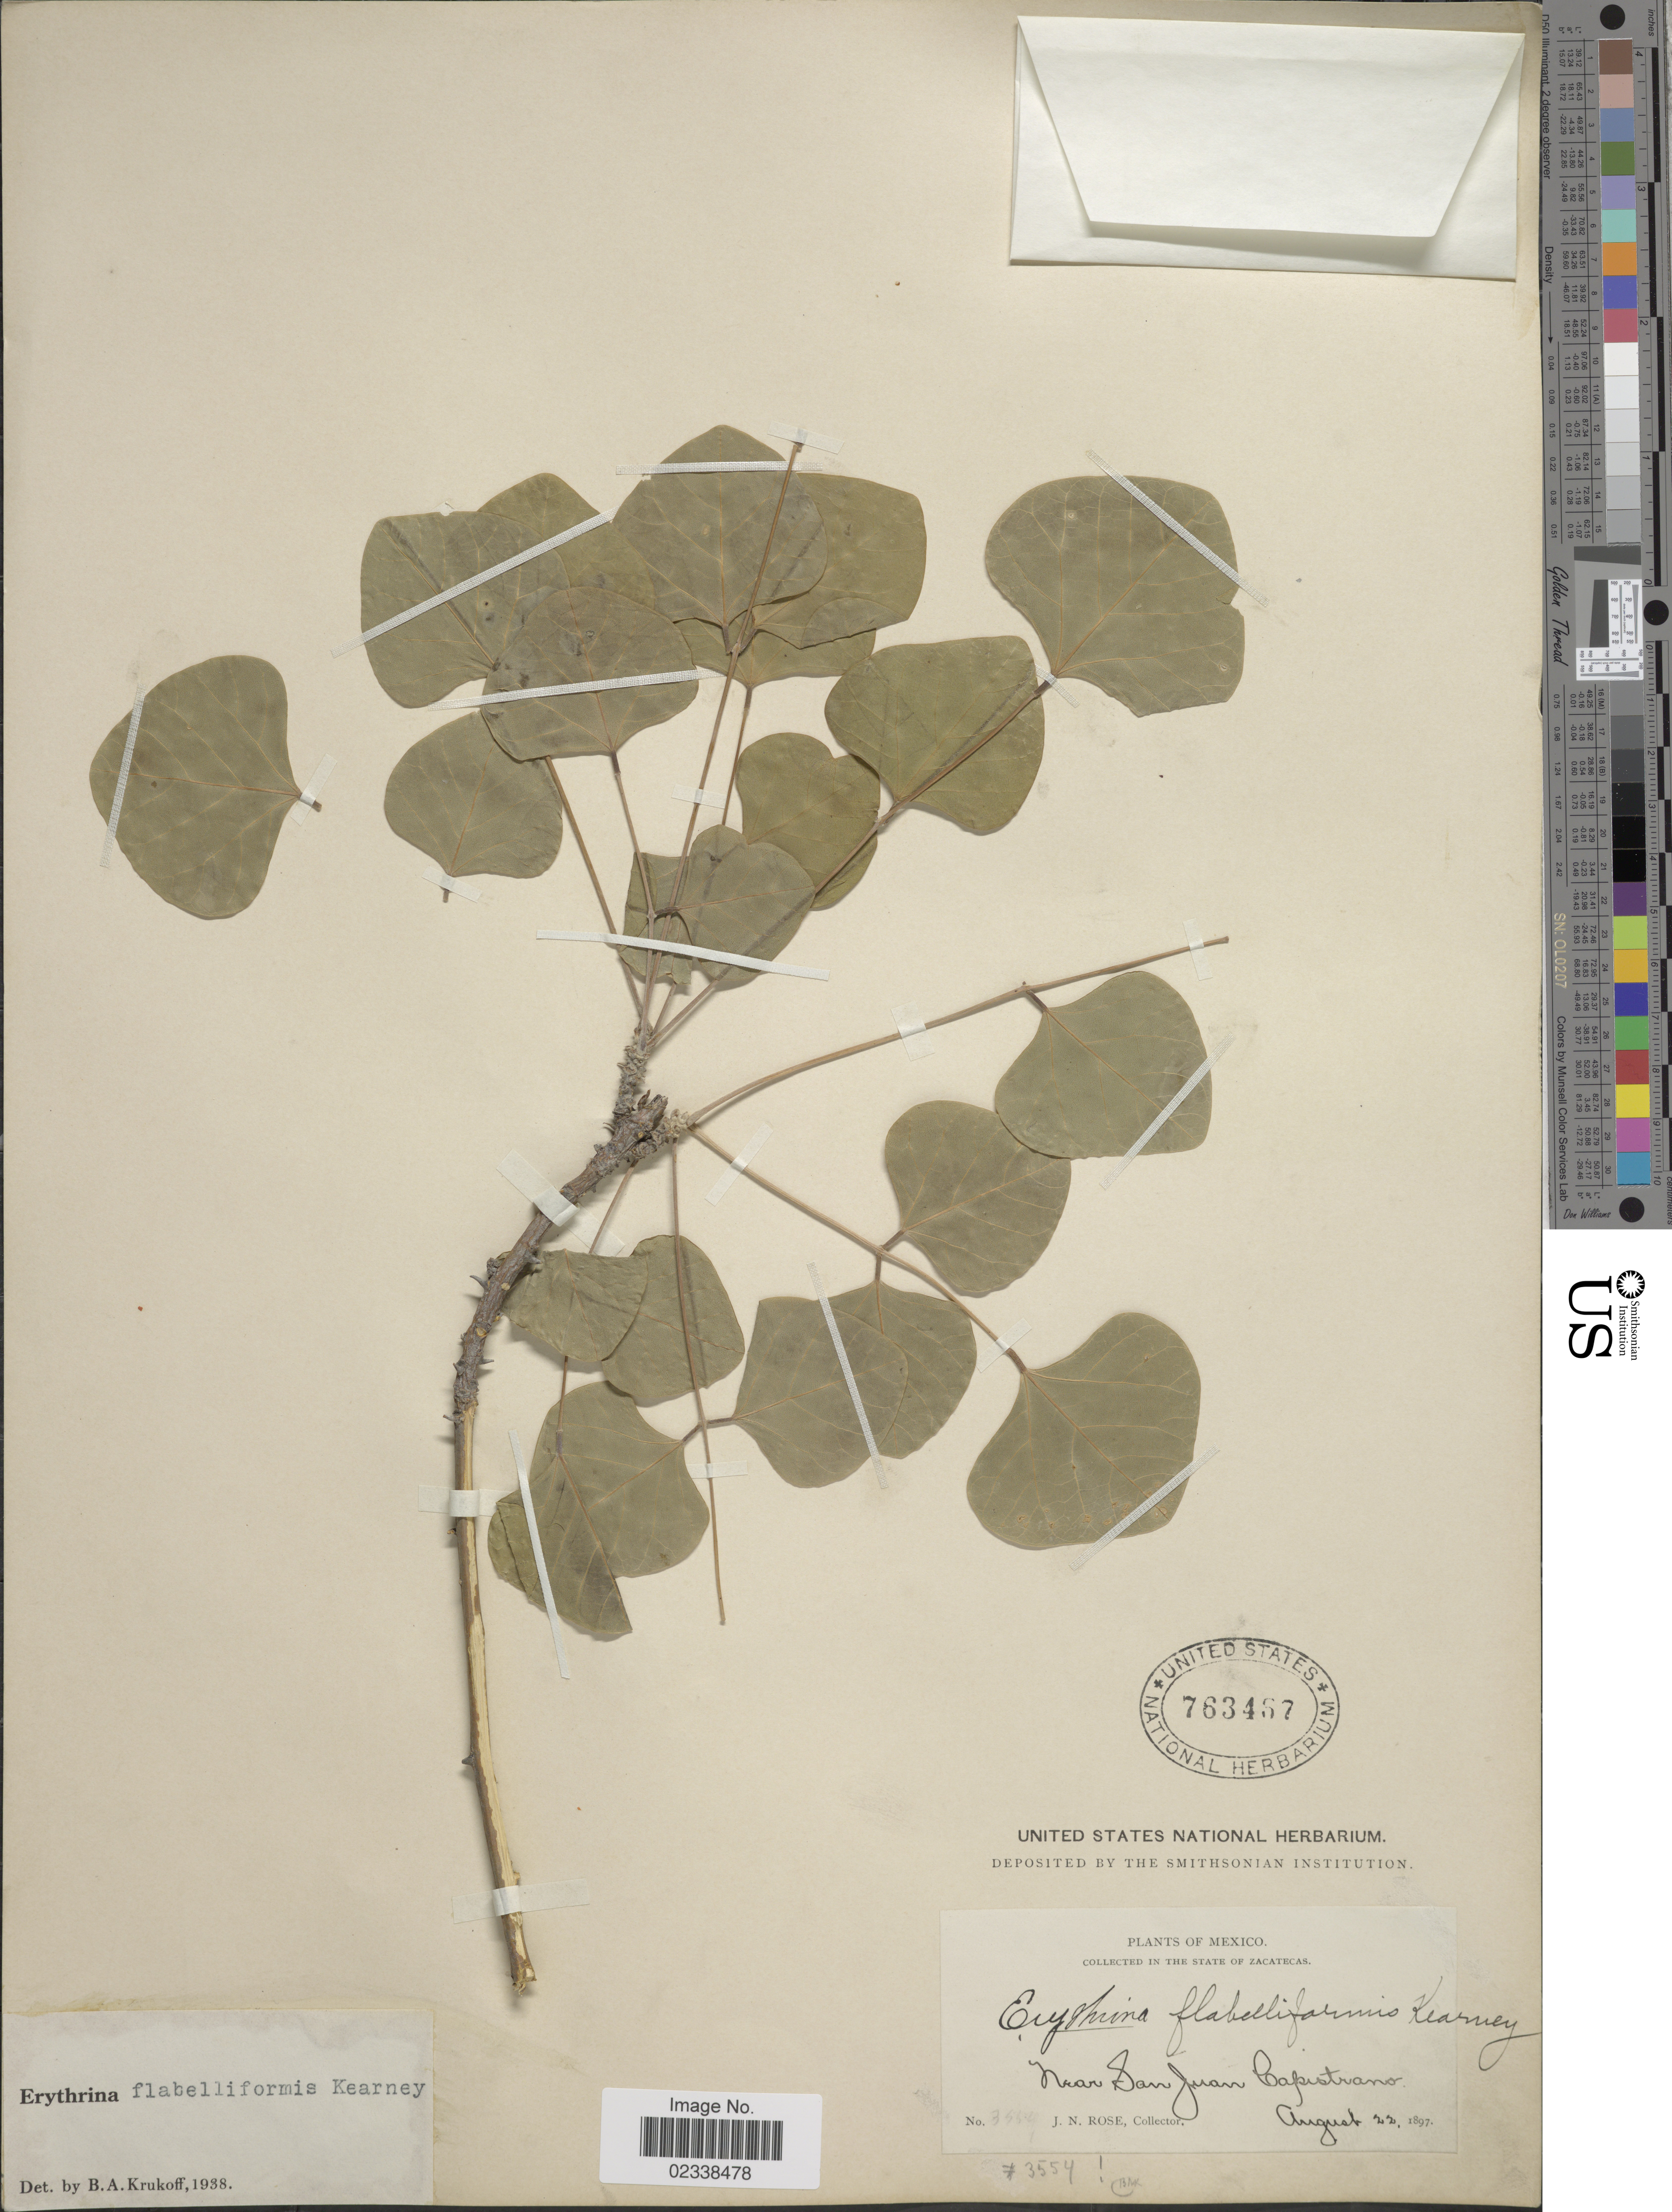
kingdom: Plantae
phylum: Tracheophyta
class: Magnoliopsida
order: Fabales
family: Fabaceae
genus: Erythrina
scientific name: Erythrina flabelliformis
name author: Kearney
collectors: J. N. Rose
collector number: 3554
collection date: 1897-08-22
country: Mexico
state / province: Zacatecas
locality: Near San Juan Capistrano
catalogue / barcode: US 763467